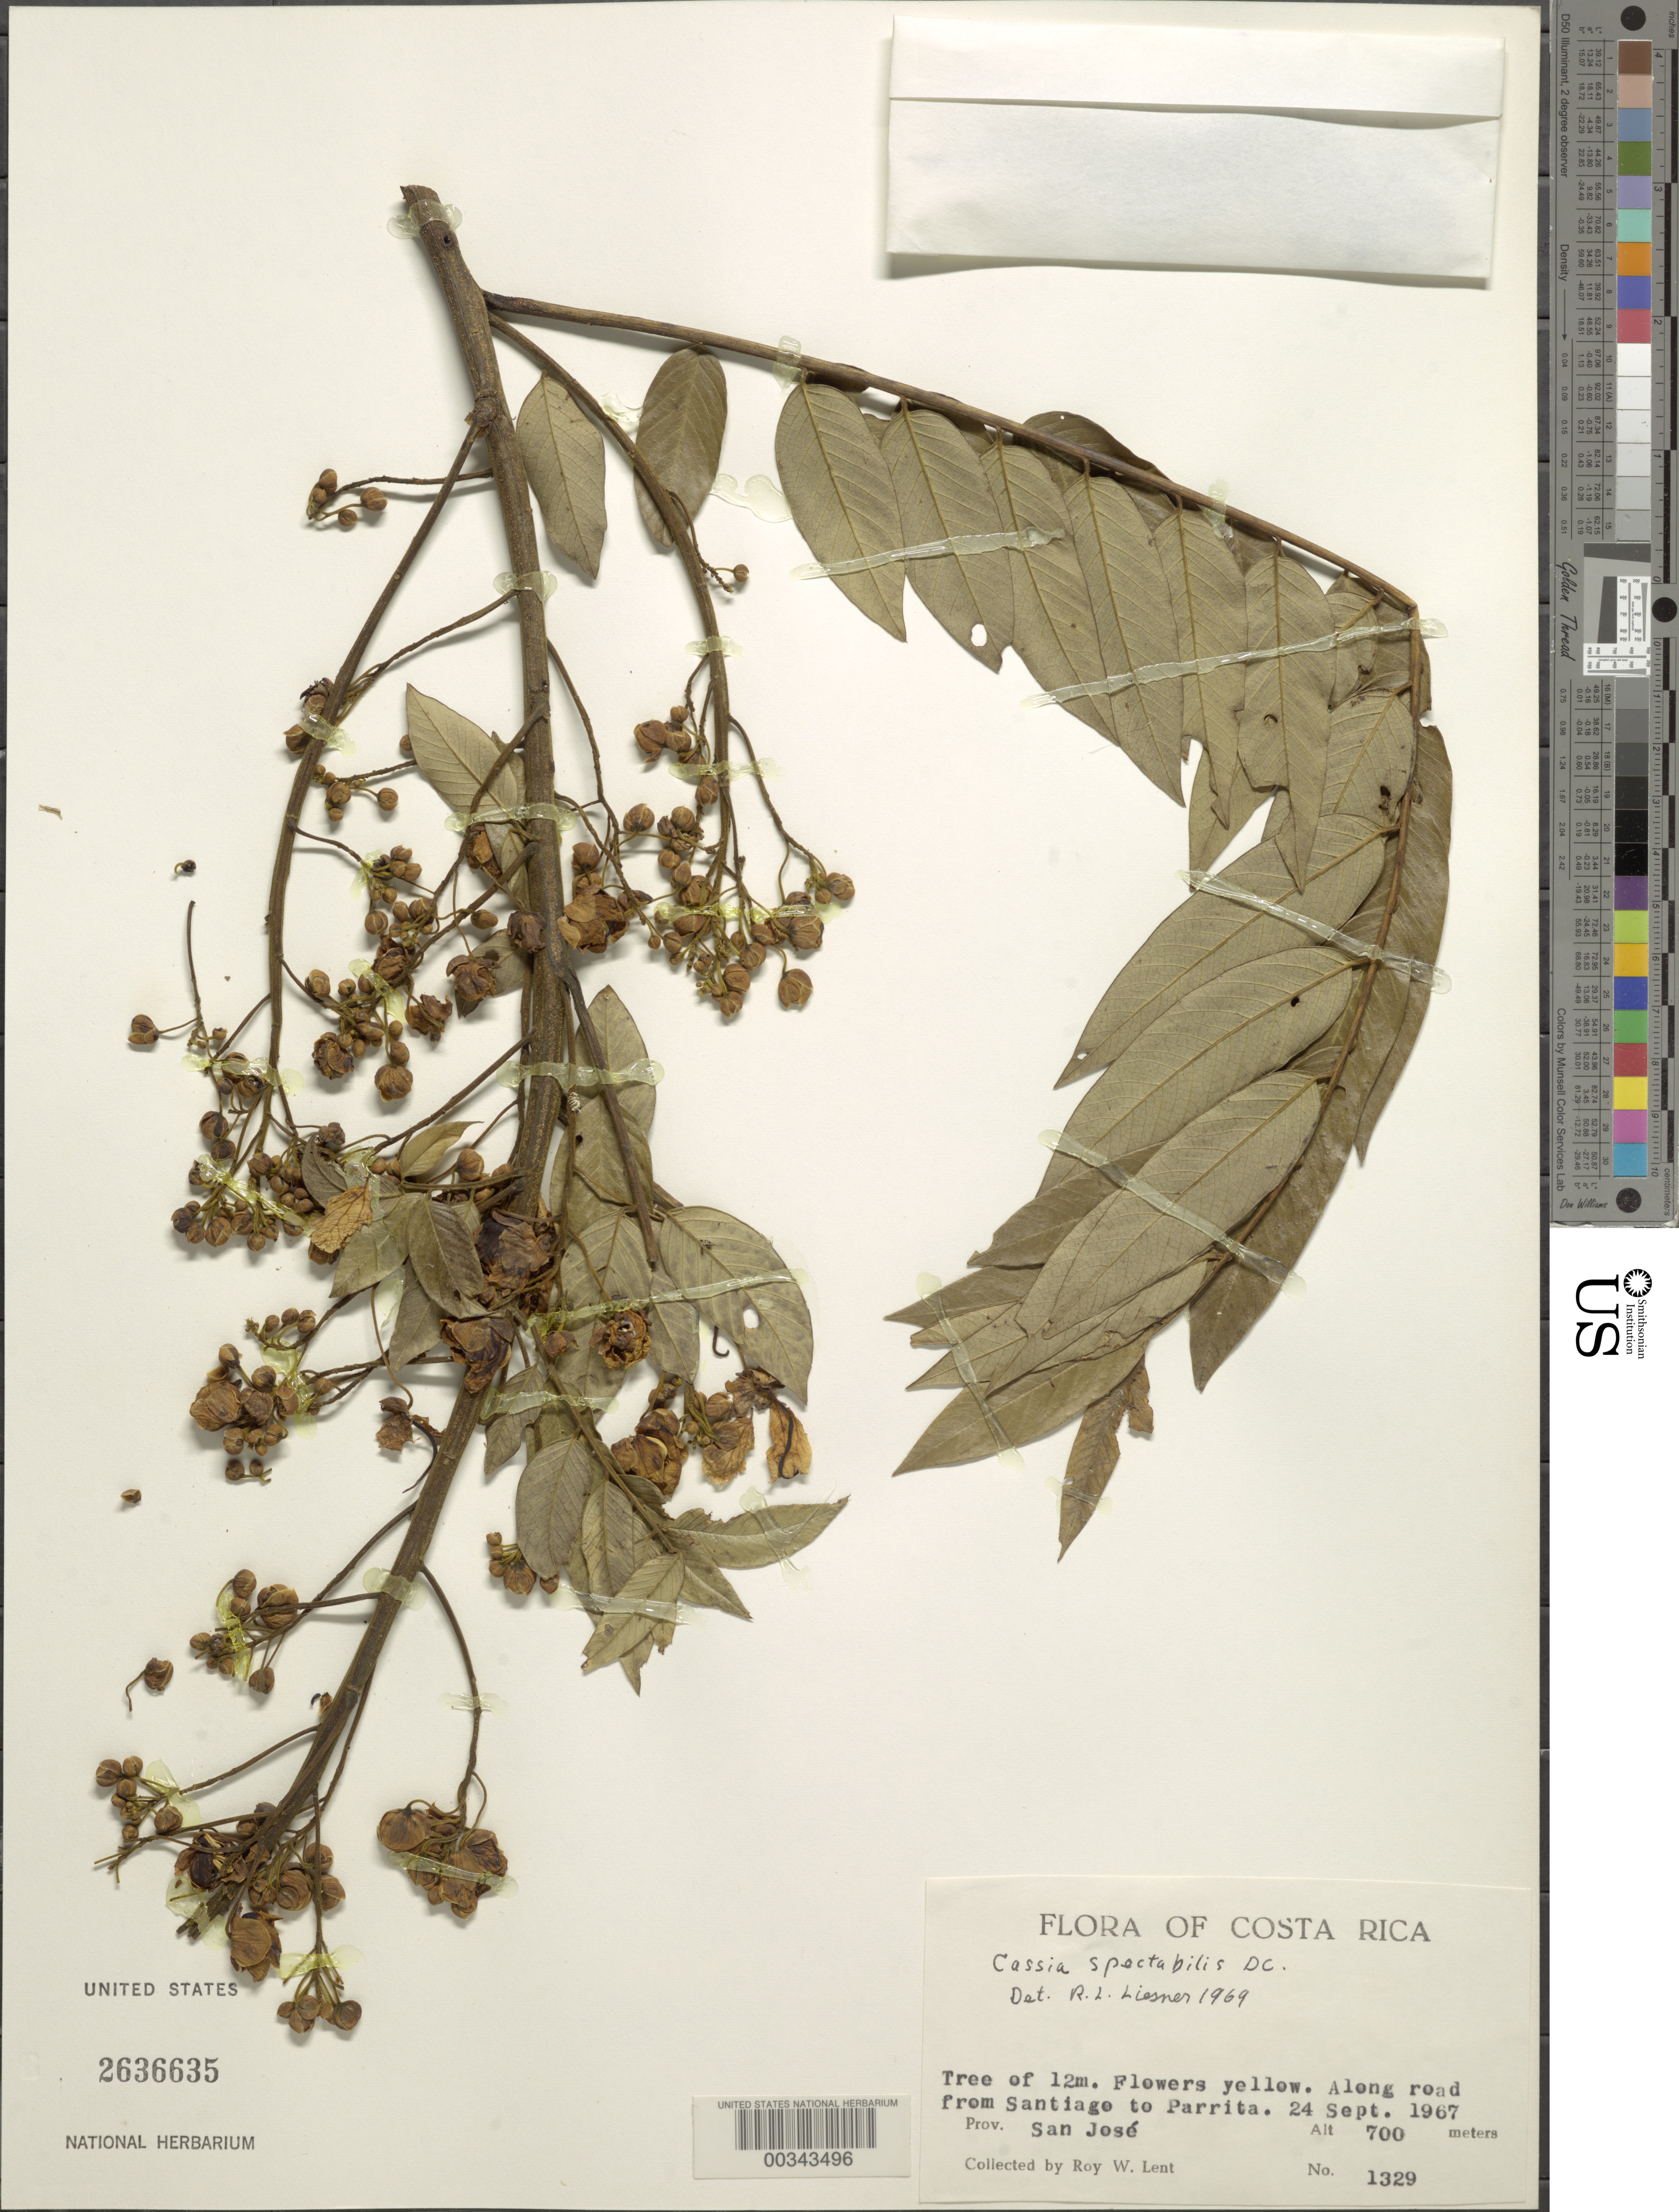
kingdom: Plantae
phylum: Tracheophyta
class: Magnoliopsida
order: Fabales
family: Fabaceae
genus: Senna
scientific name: Senna spectabilis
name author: (DC.) H.S. Irwin & Barneby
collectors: R. W. Lent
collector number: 1329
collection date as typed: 24 Sep 1967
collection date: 1967-09-24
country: Costa Rica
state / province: San José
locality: Along road from santiago to parrita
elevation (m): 700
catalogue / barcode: US 2636635